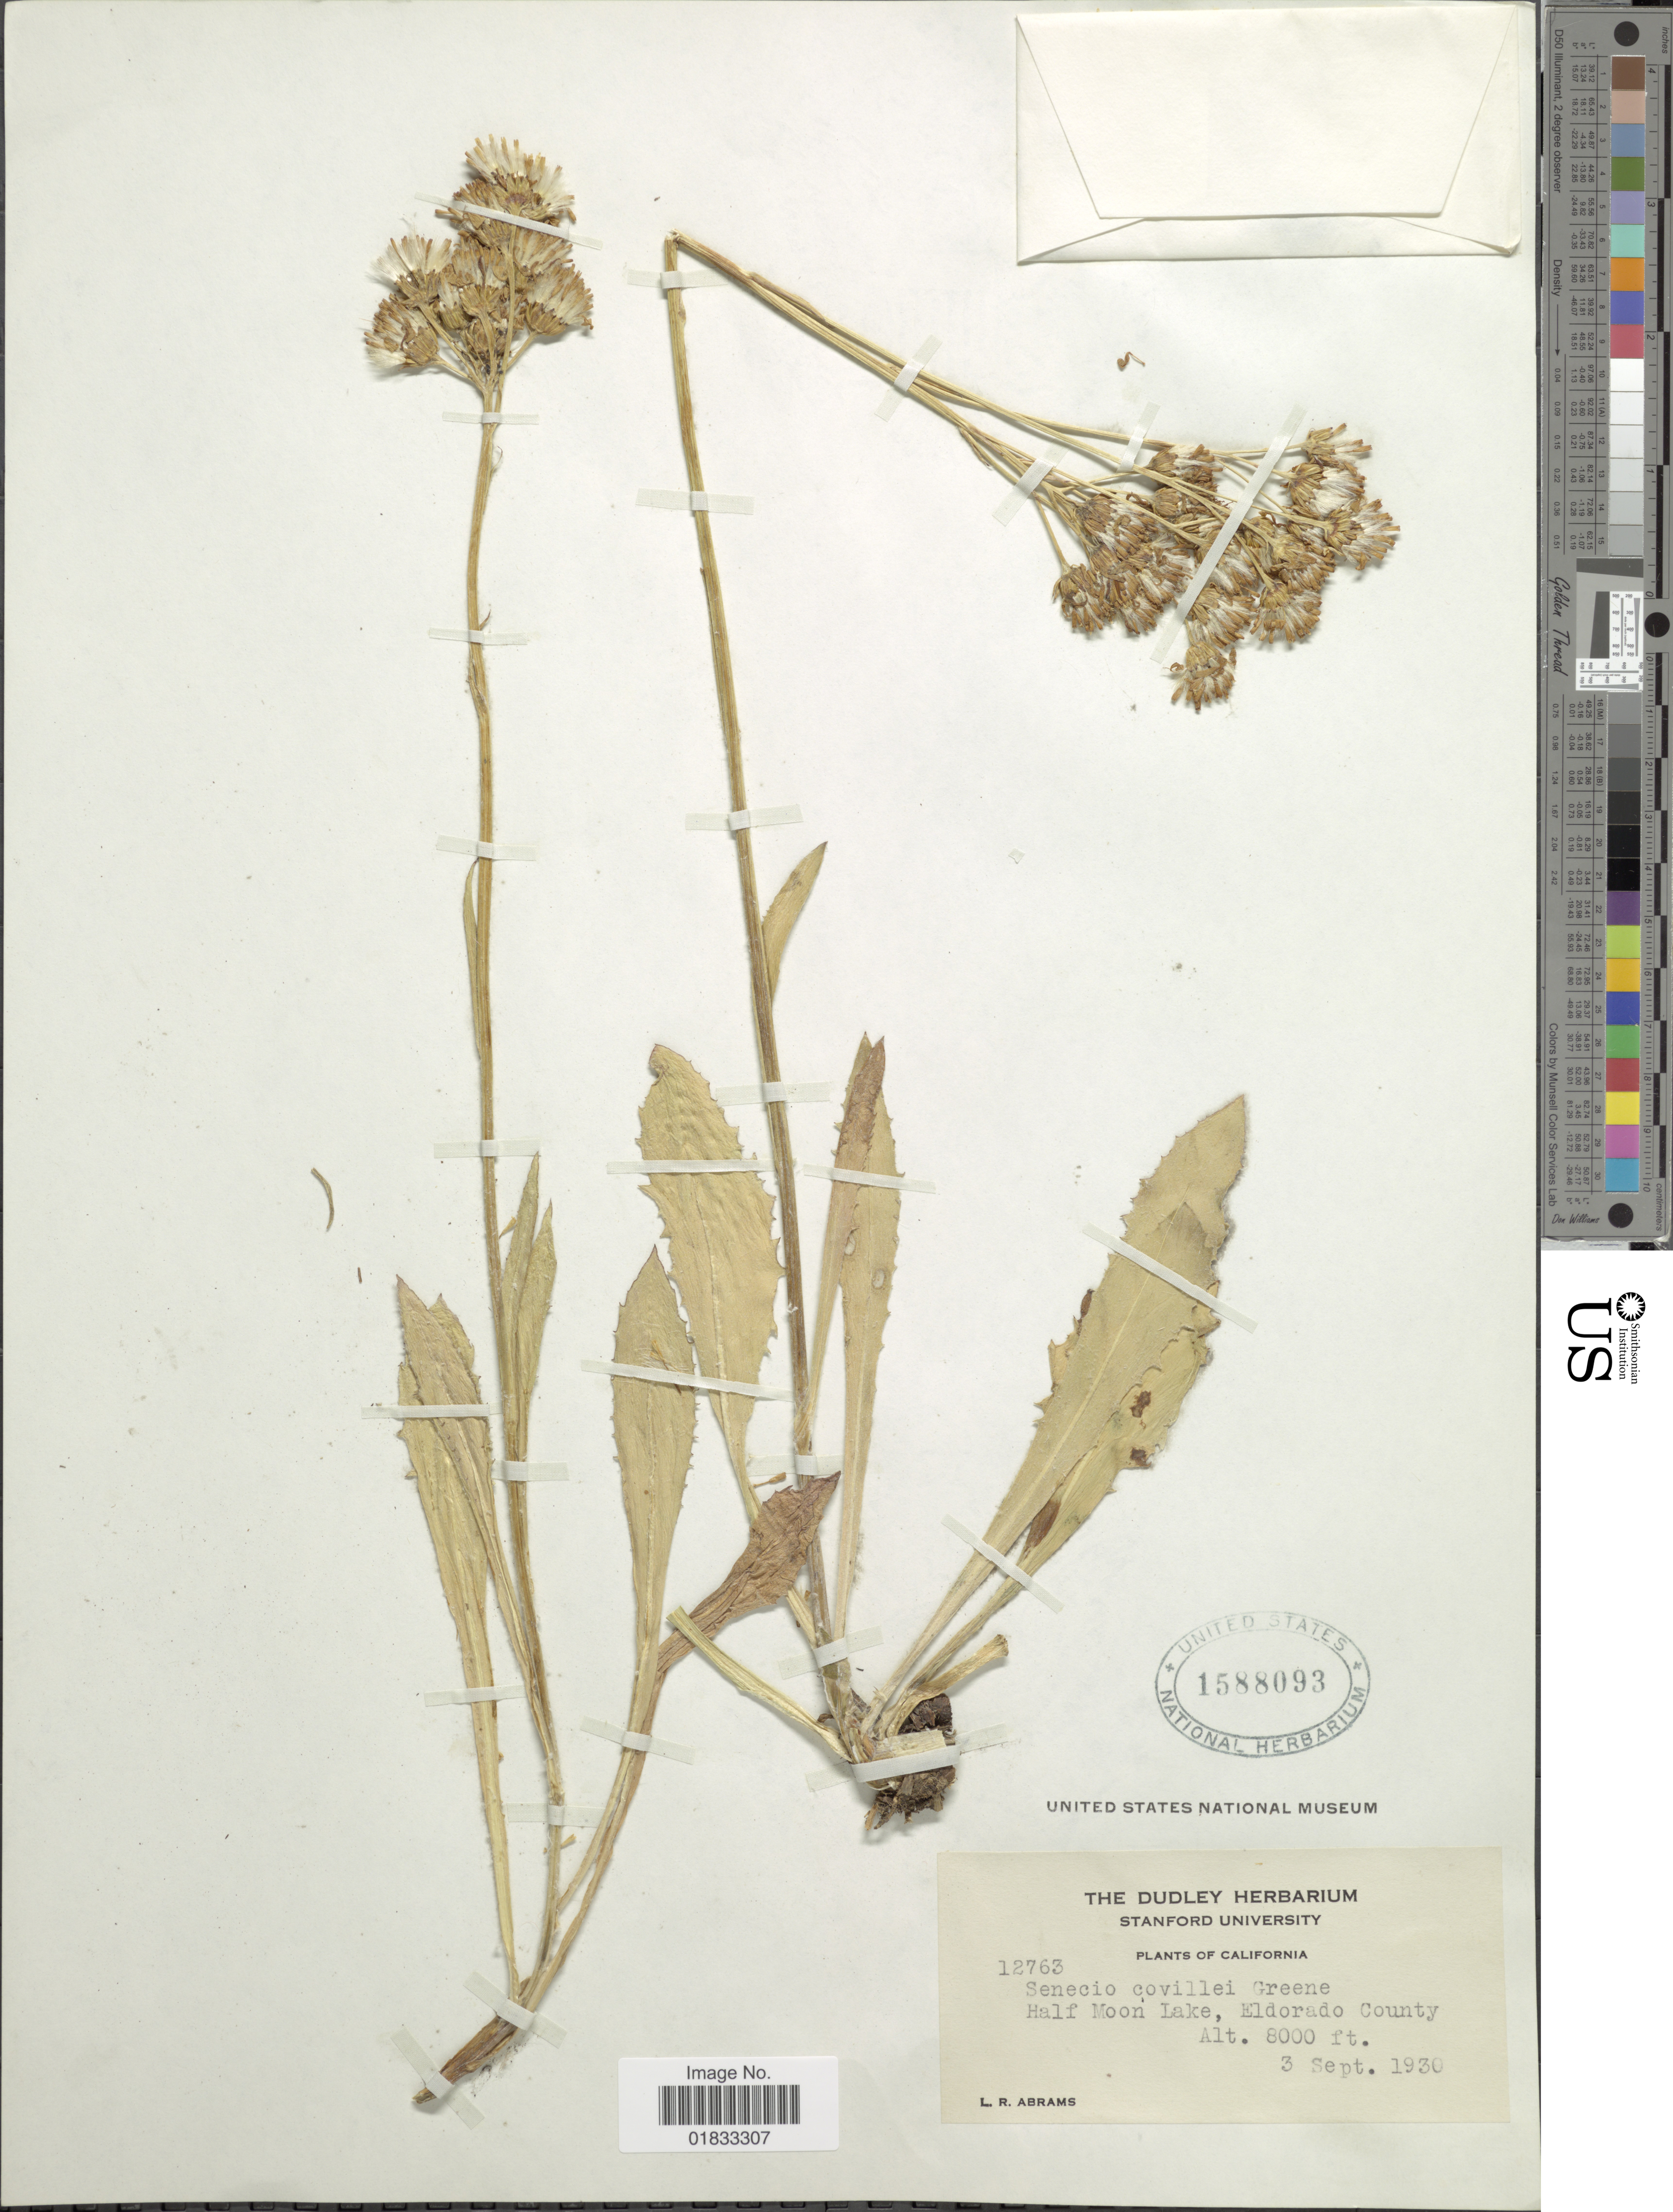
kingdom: Plantae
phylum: Tracheophyta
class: Magnoliopsida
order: Asterales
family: Asteraceae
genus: Senecio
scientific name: Senecio scorzonella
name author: Greene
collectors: L. Abrams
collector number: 12763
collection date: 1930-09-03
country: United States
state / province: California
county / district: El Dorado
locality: Half Moon Lake, Eldorado County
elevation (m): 2438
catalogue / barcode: US 1588093